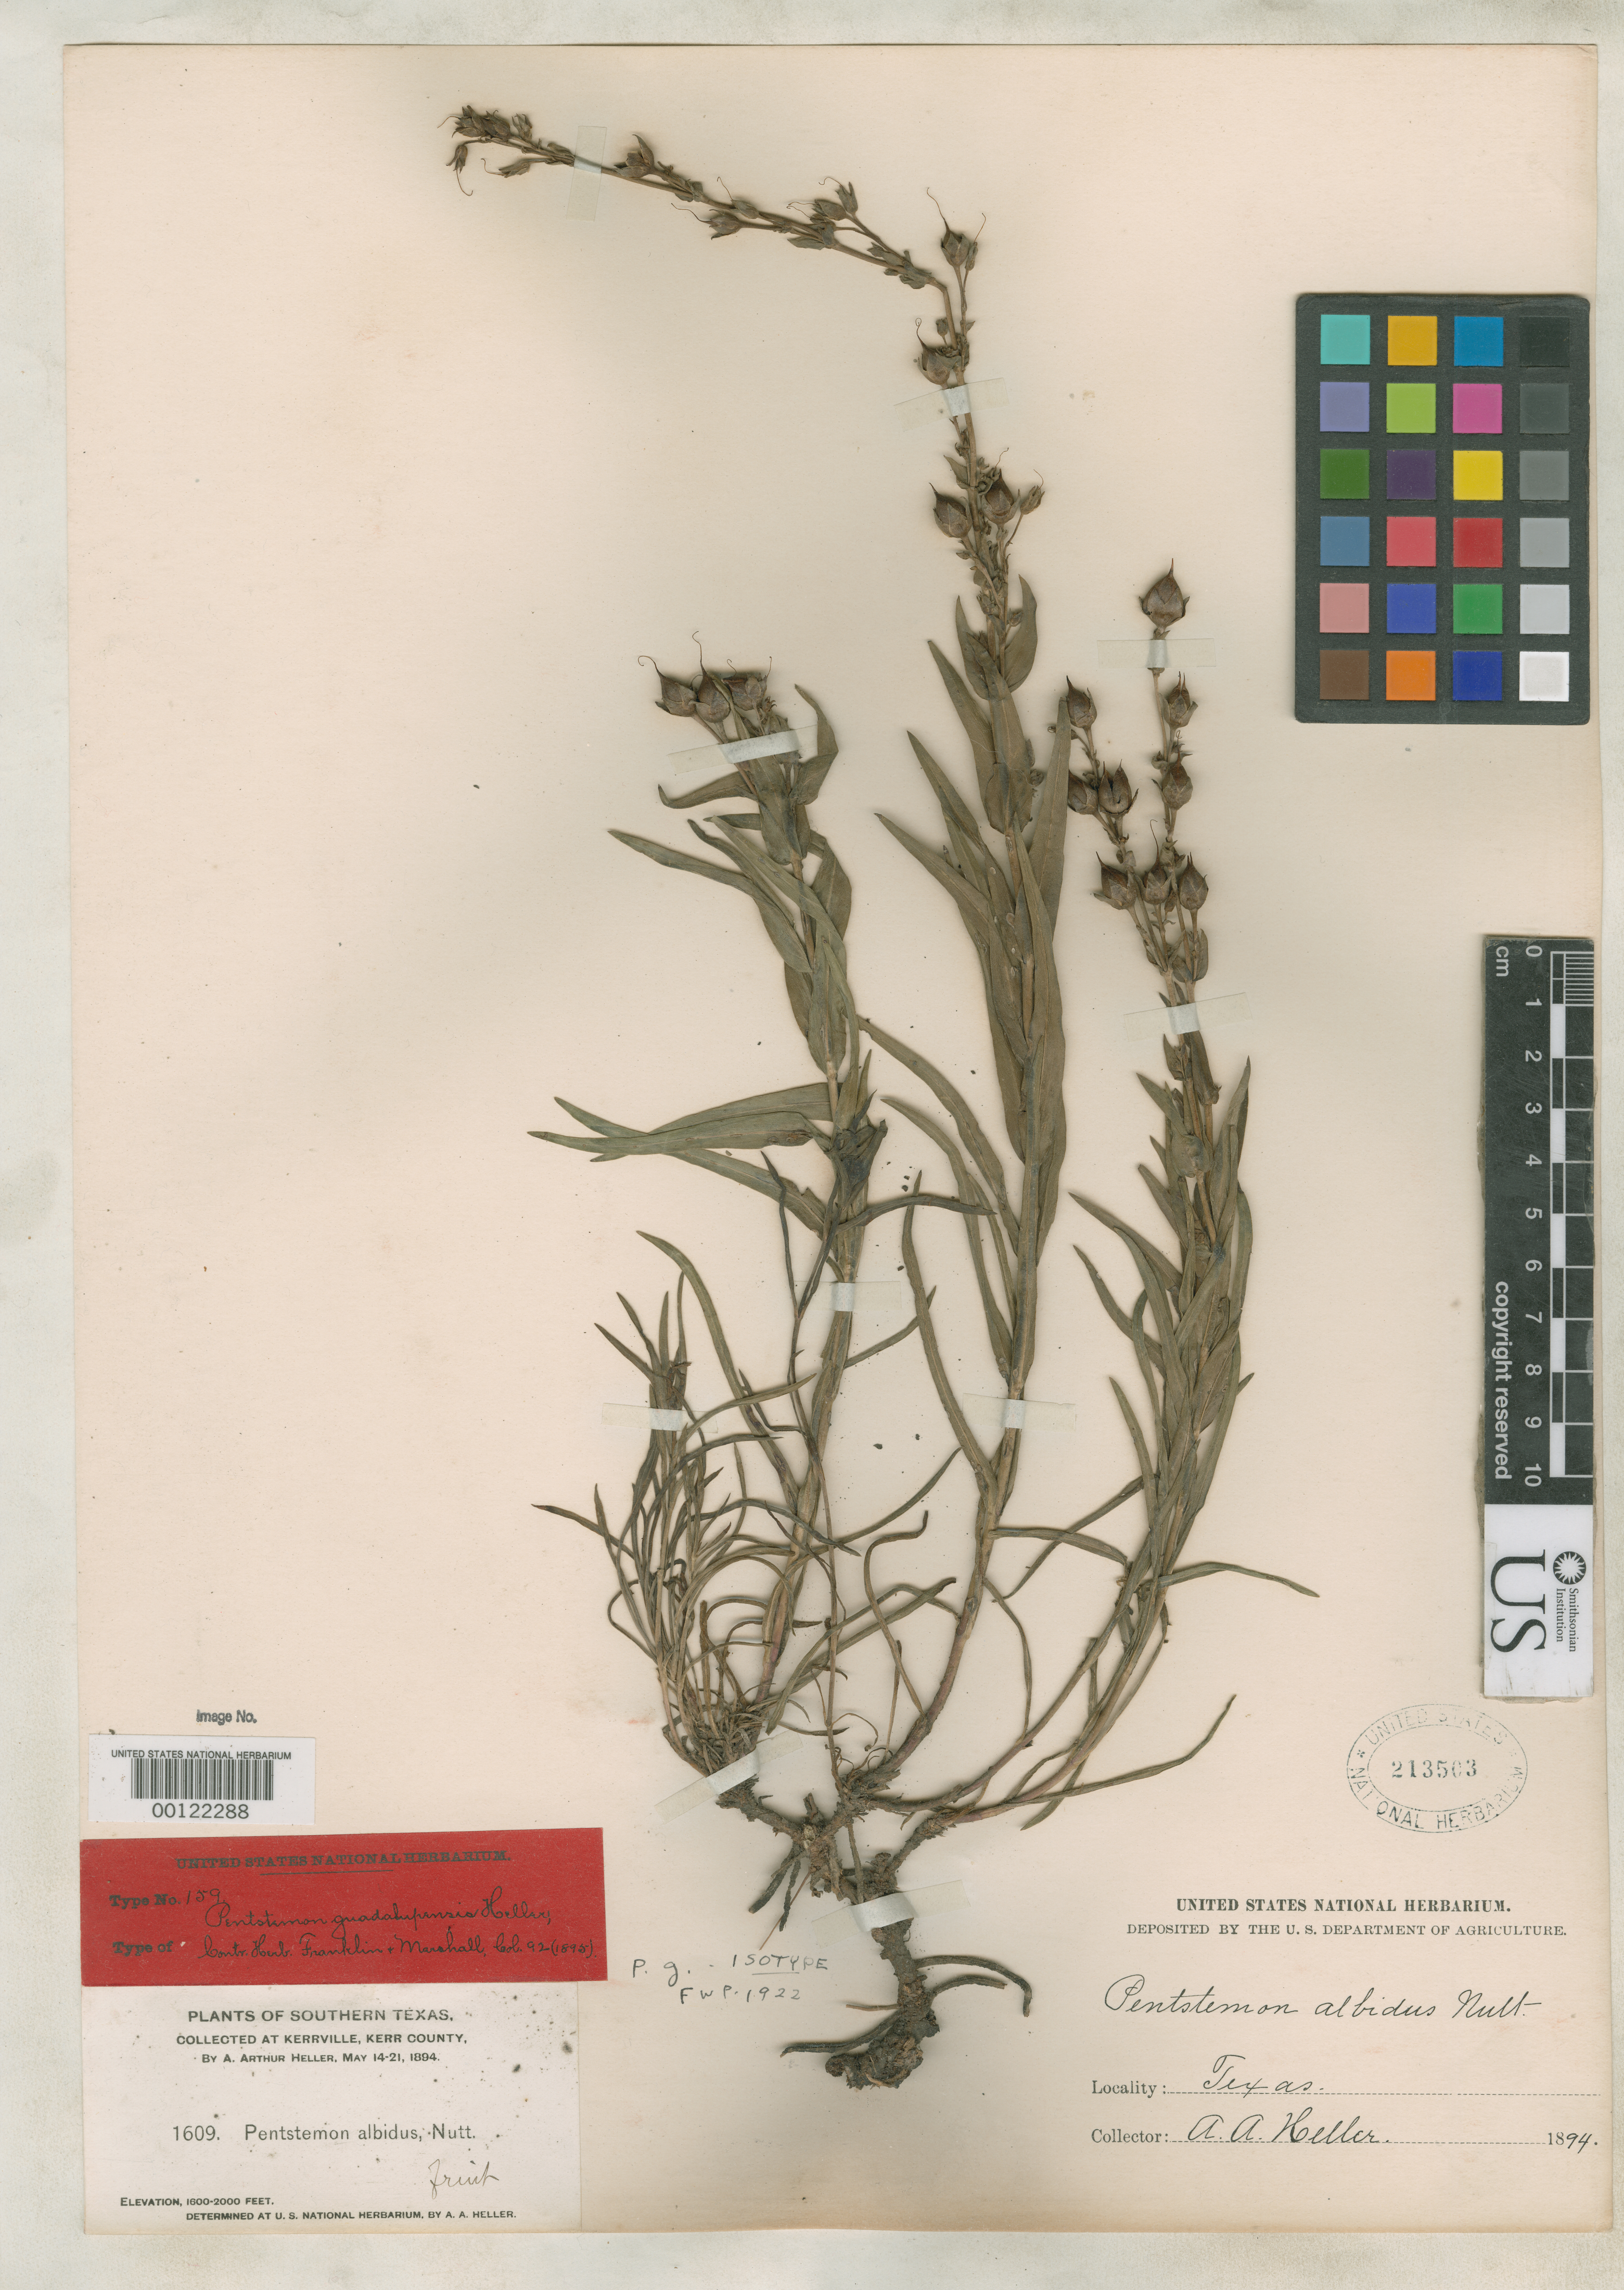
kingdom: Plantae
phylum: Tracheophyta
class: Magnoliopsida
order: Lamiales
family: Plantaginaceae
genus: Penstemon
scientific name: Penstemon guadalupensis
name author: A. Heller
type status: Isotype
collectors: A. A. Heller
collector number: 1609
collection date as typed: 19 Apr 1894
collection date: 1894-04-19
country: United States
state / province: Texas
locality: Guadalupe and Town Creek.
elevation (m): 488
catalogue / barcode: US 213503